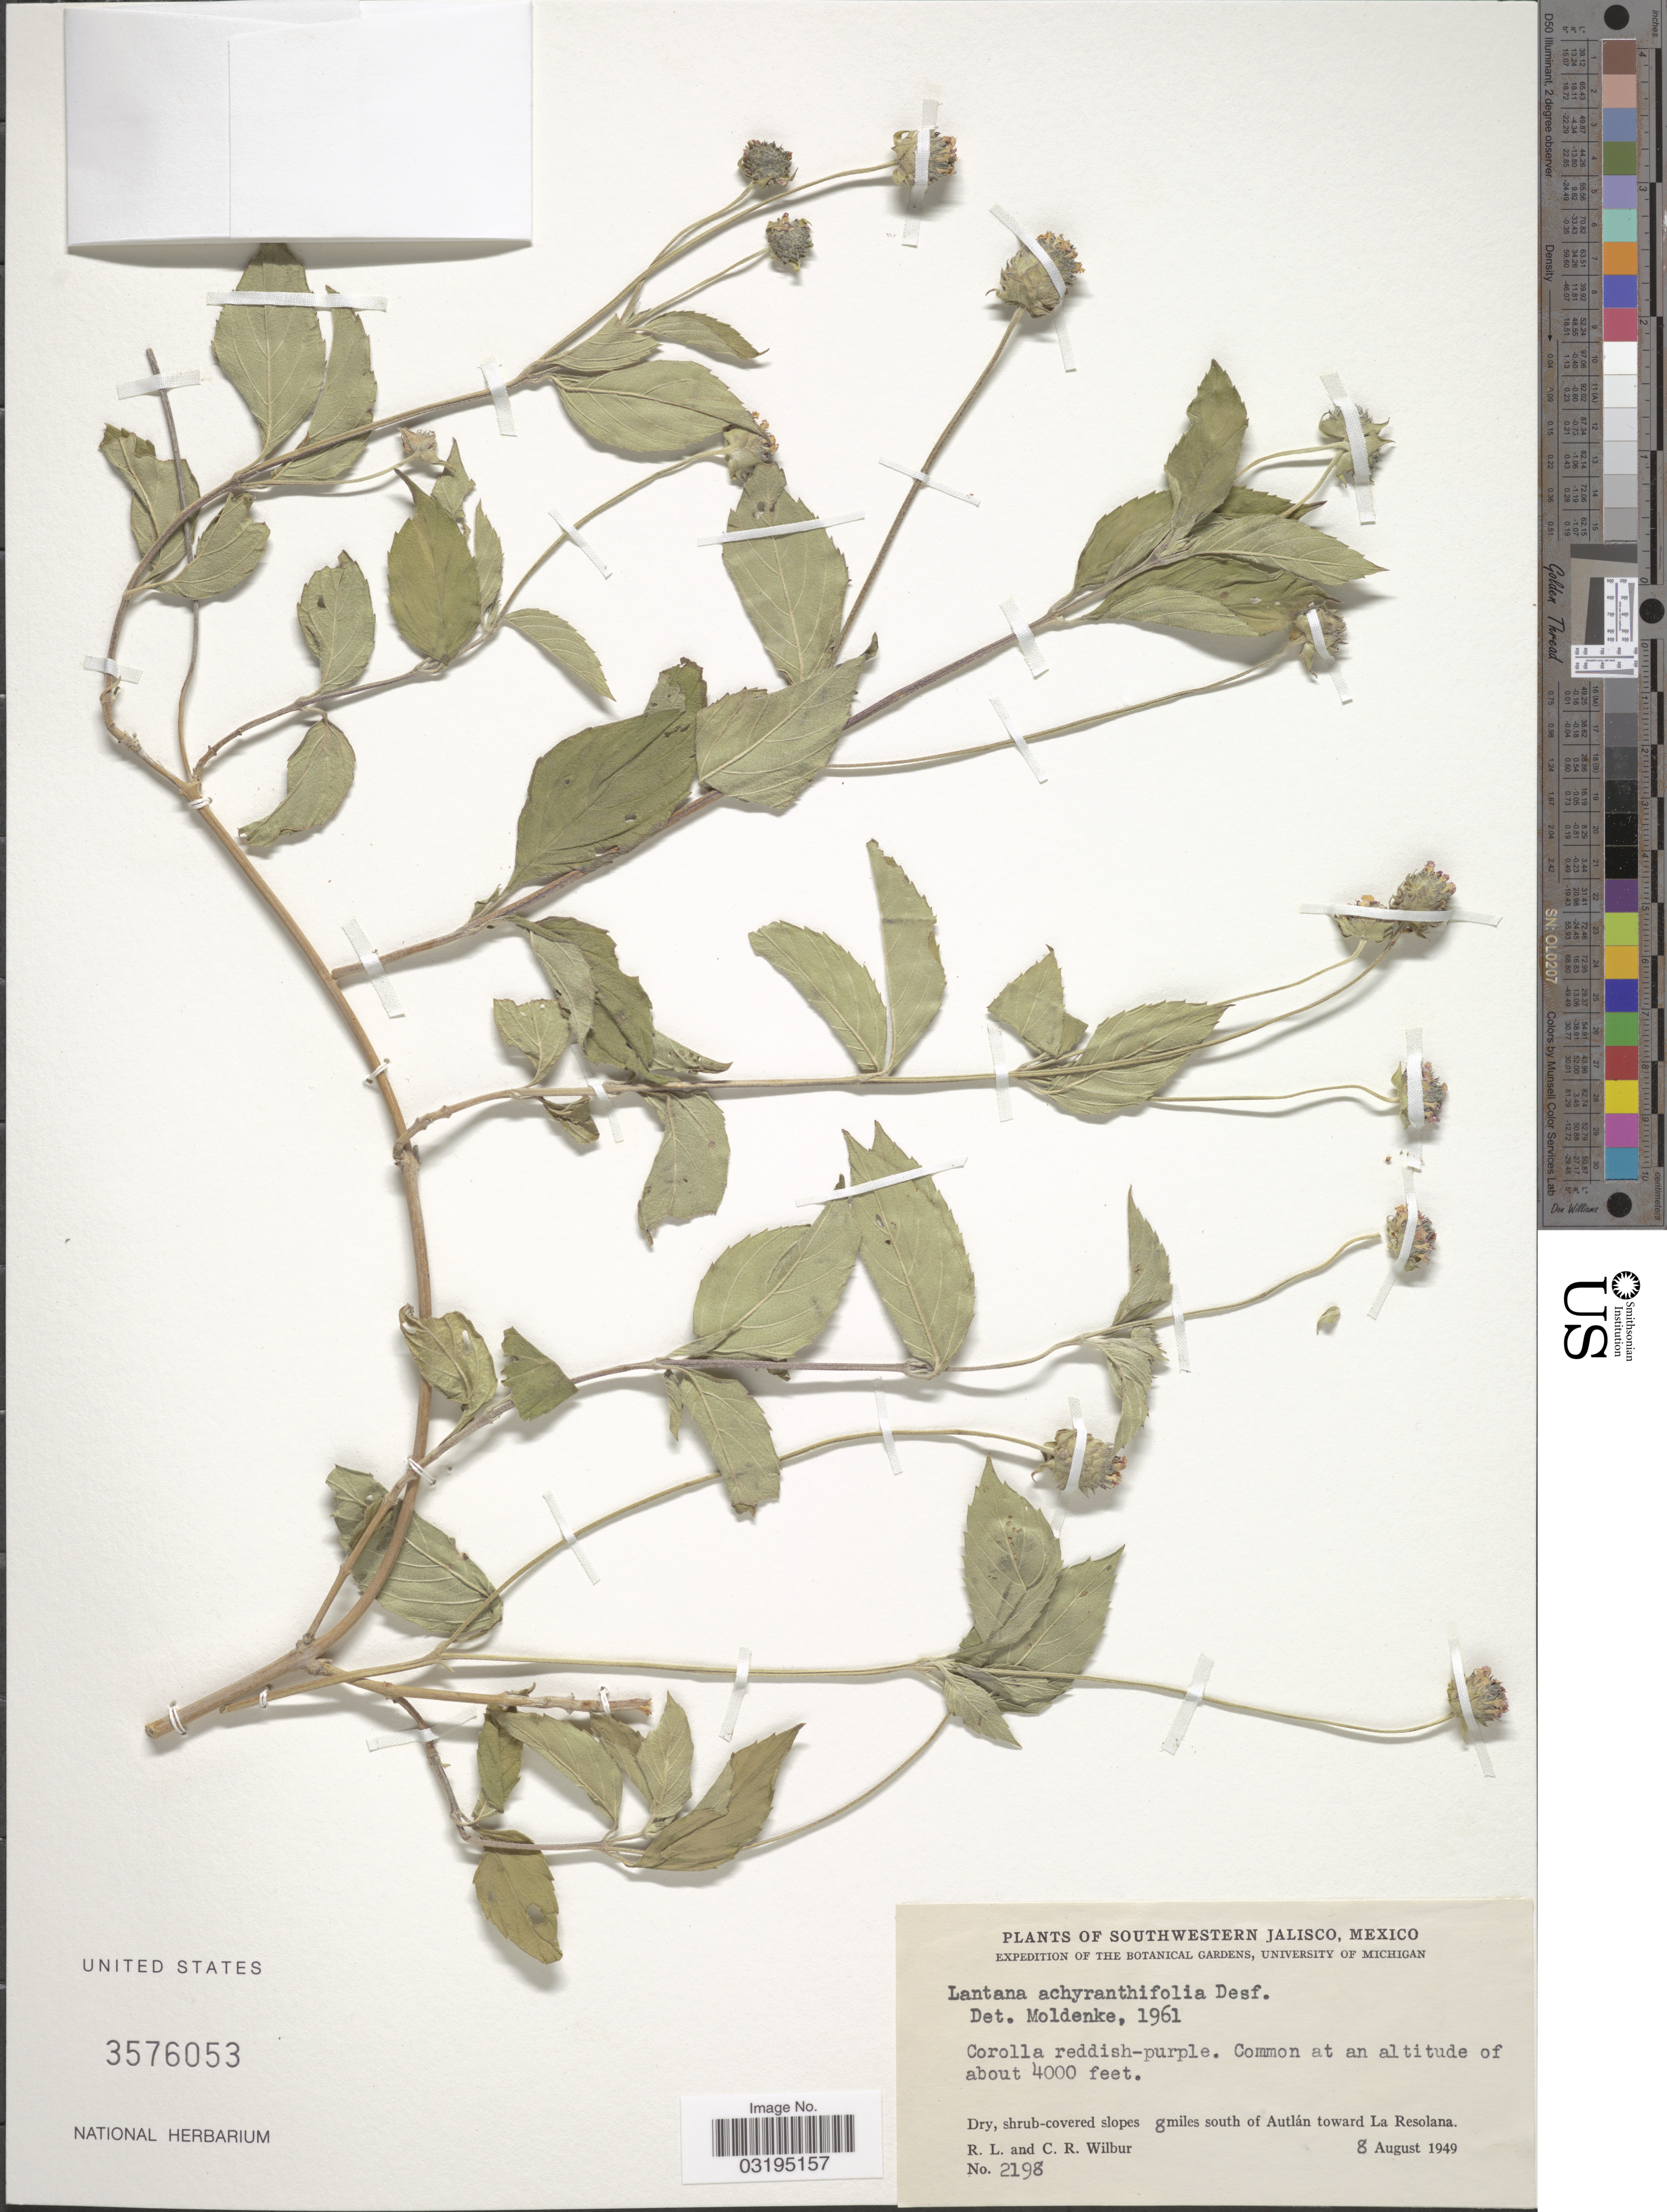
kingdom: Plantae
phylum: Tracheophyta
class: Magnoliopsida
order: Lamiales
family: Verbenaceae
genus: Lantana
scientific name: Lantana achyranthifolia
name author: Desf.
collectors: R. L. Wilbur & C. Wilbur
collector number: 2198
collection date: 1949-08-08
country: Mexico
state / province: Jalisco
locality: Southwestern Jalisco. Dry, shrub-covered slopes 8 miles of Autlán toward La Resolana.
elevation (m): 1219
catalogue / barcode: US 3576053